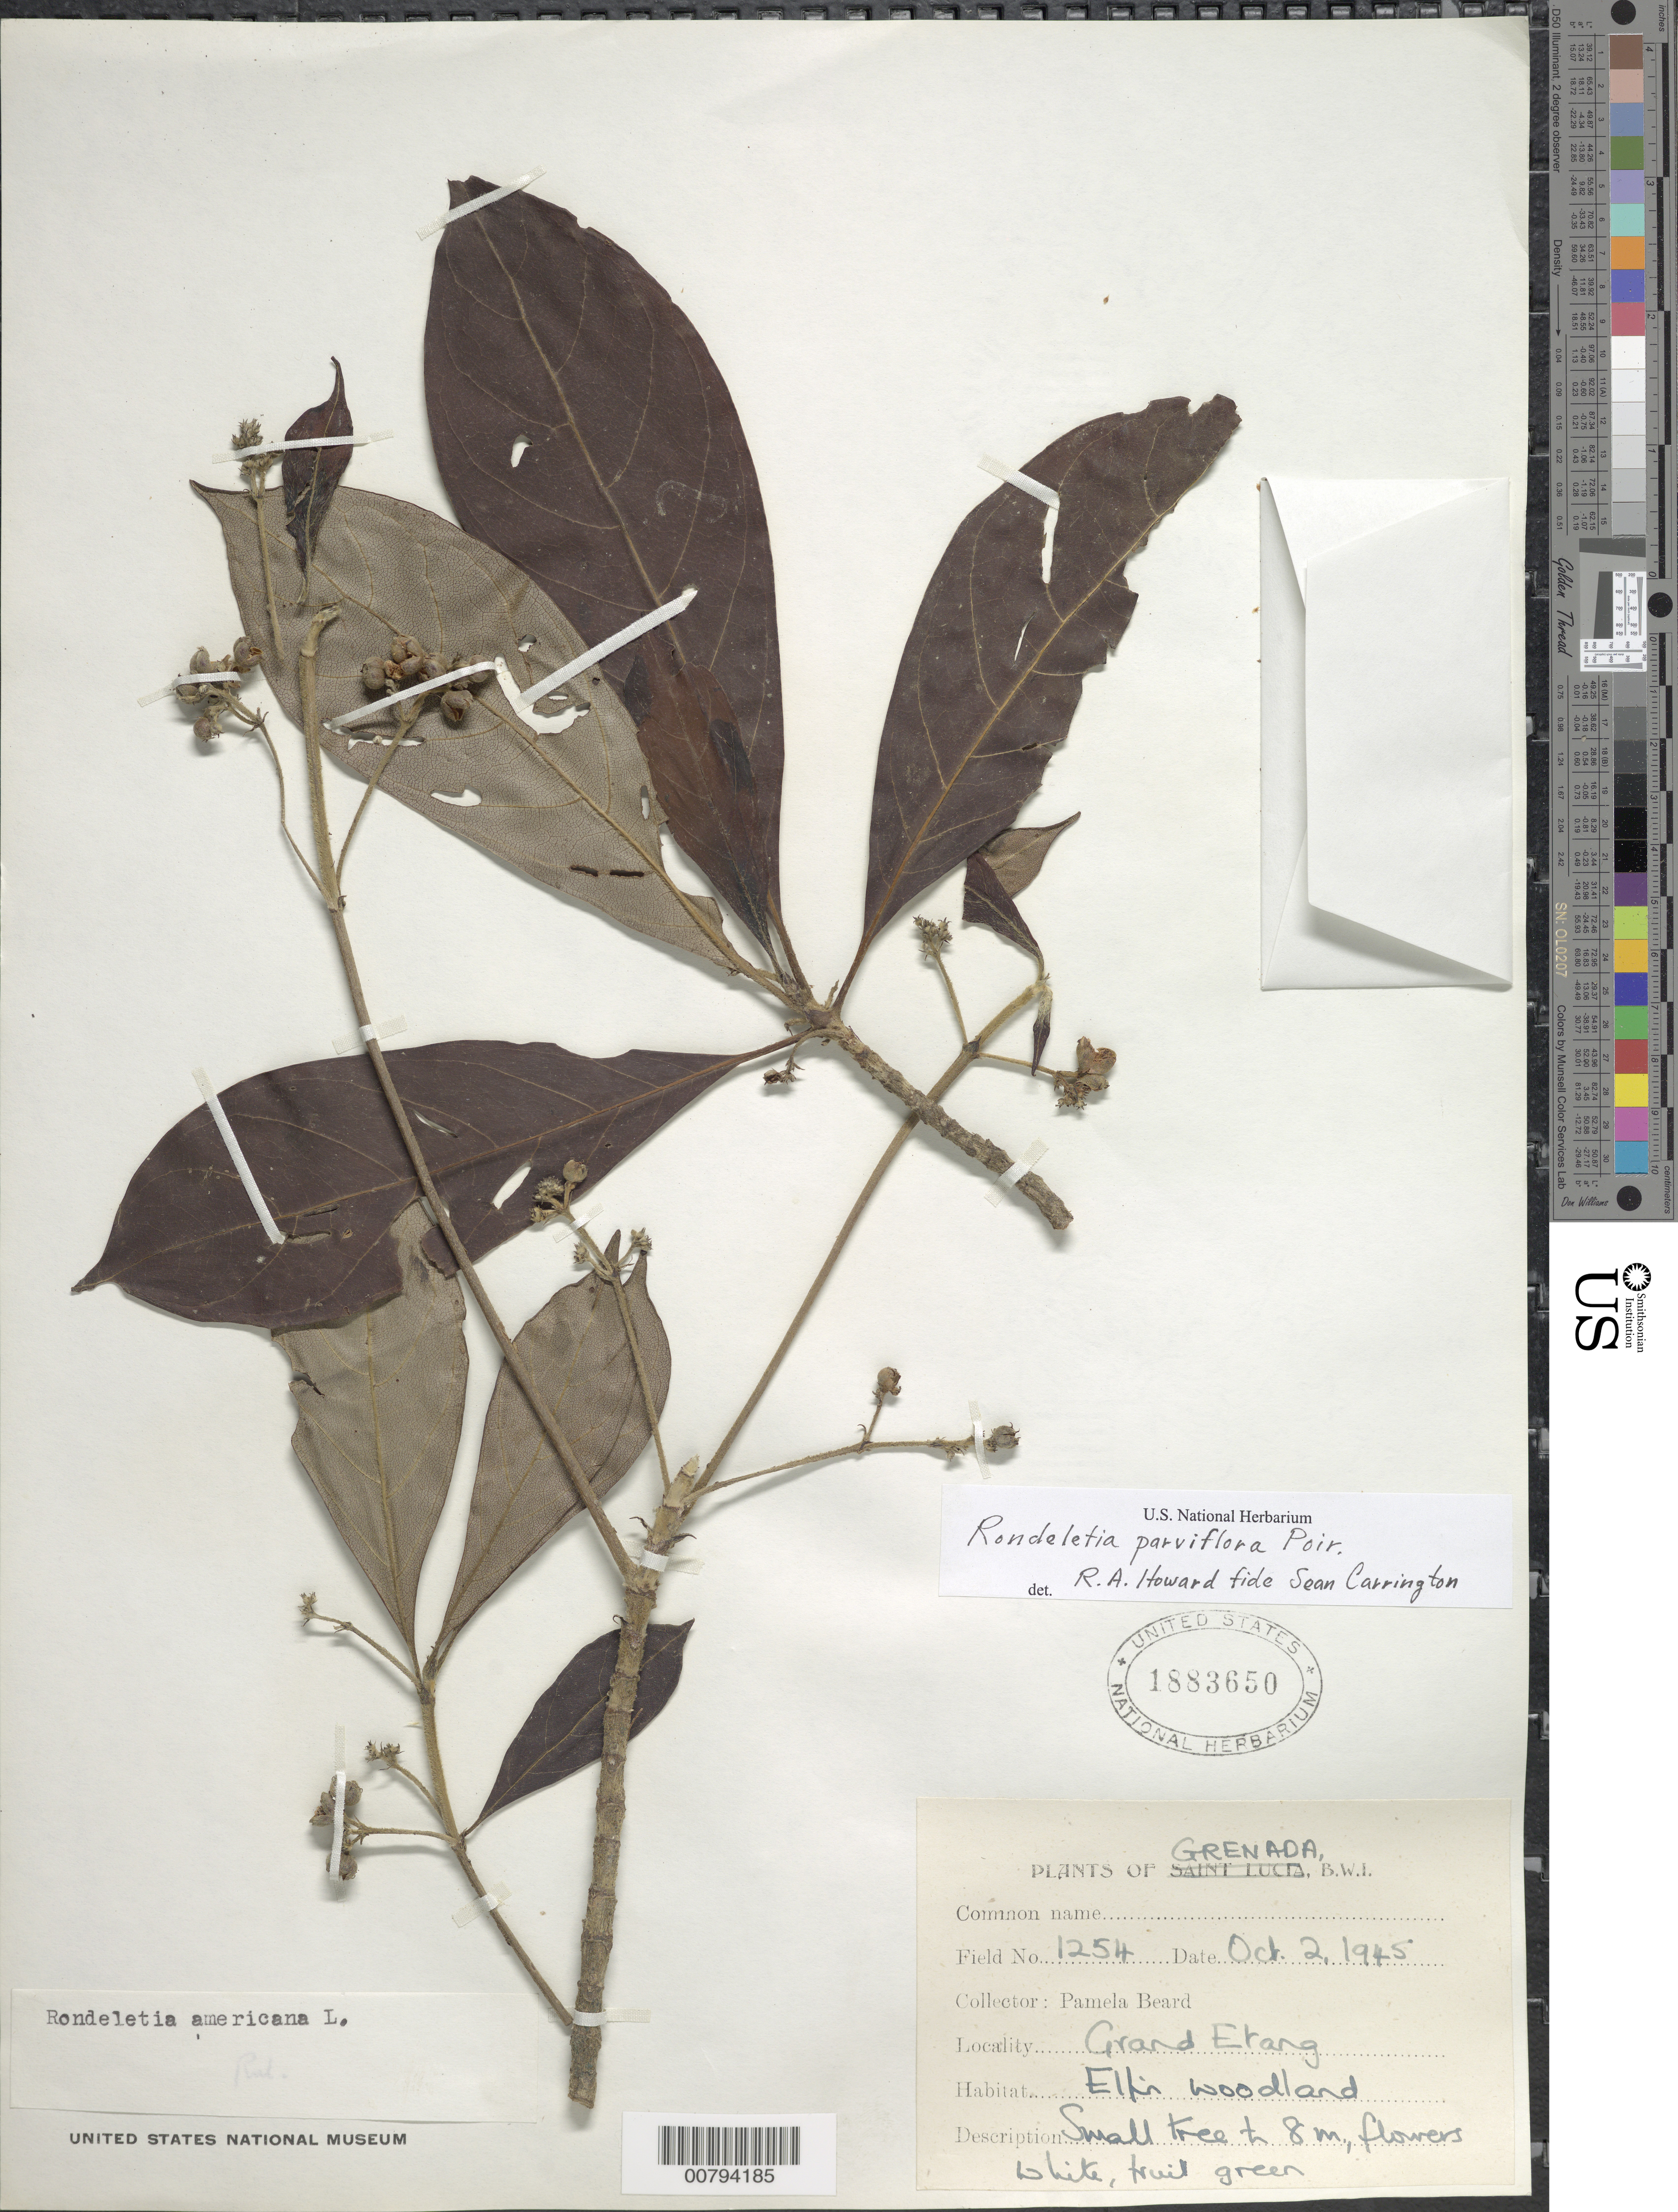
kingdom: Plantae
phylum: Tracheophyta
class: Magnoliopsida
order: Gentianales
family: Rubiaceae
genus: Rondeletia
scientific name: Rondeletia americana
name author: L.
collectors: P. Beard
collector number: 1254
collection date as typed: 02 Oct 1945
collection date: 1945-10-02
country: Grenada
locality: Grand Etang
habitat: Elfin woodland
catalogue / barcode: US 1883650